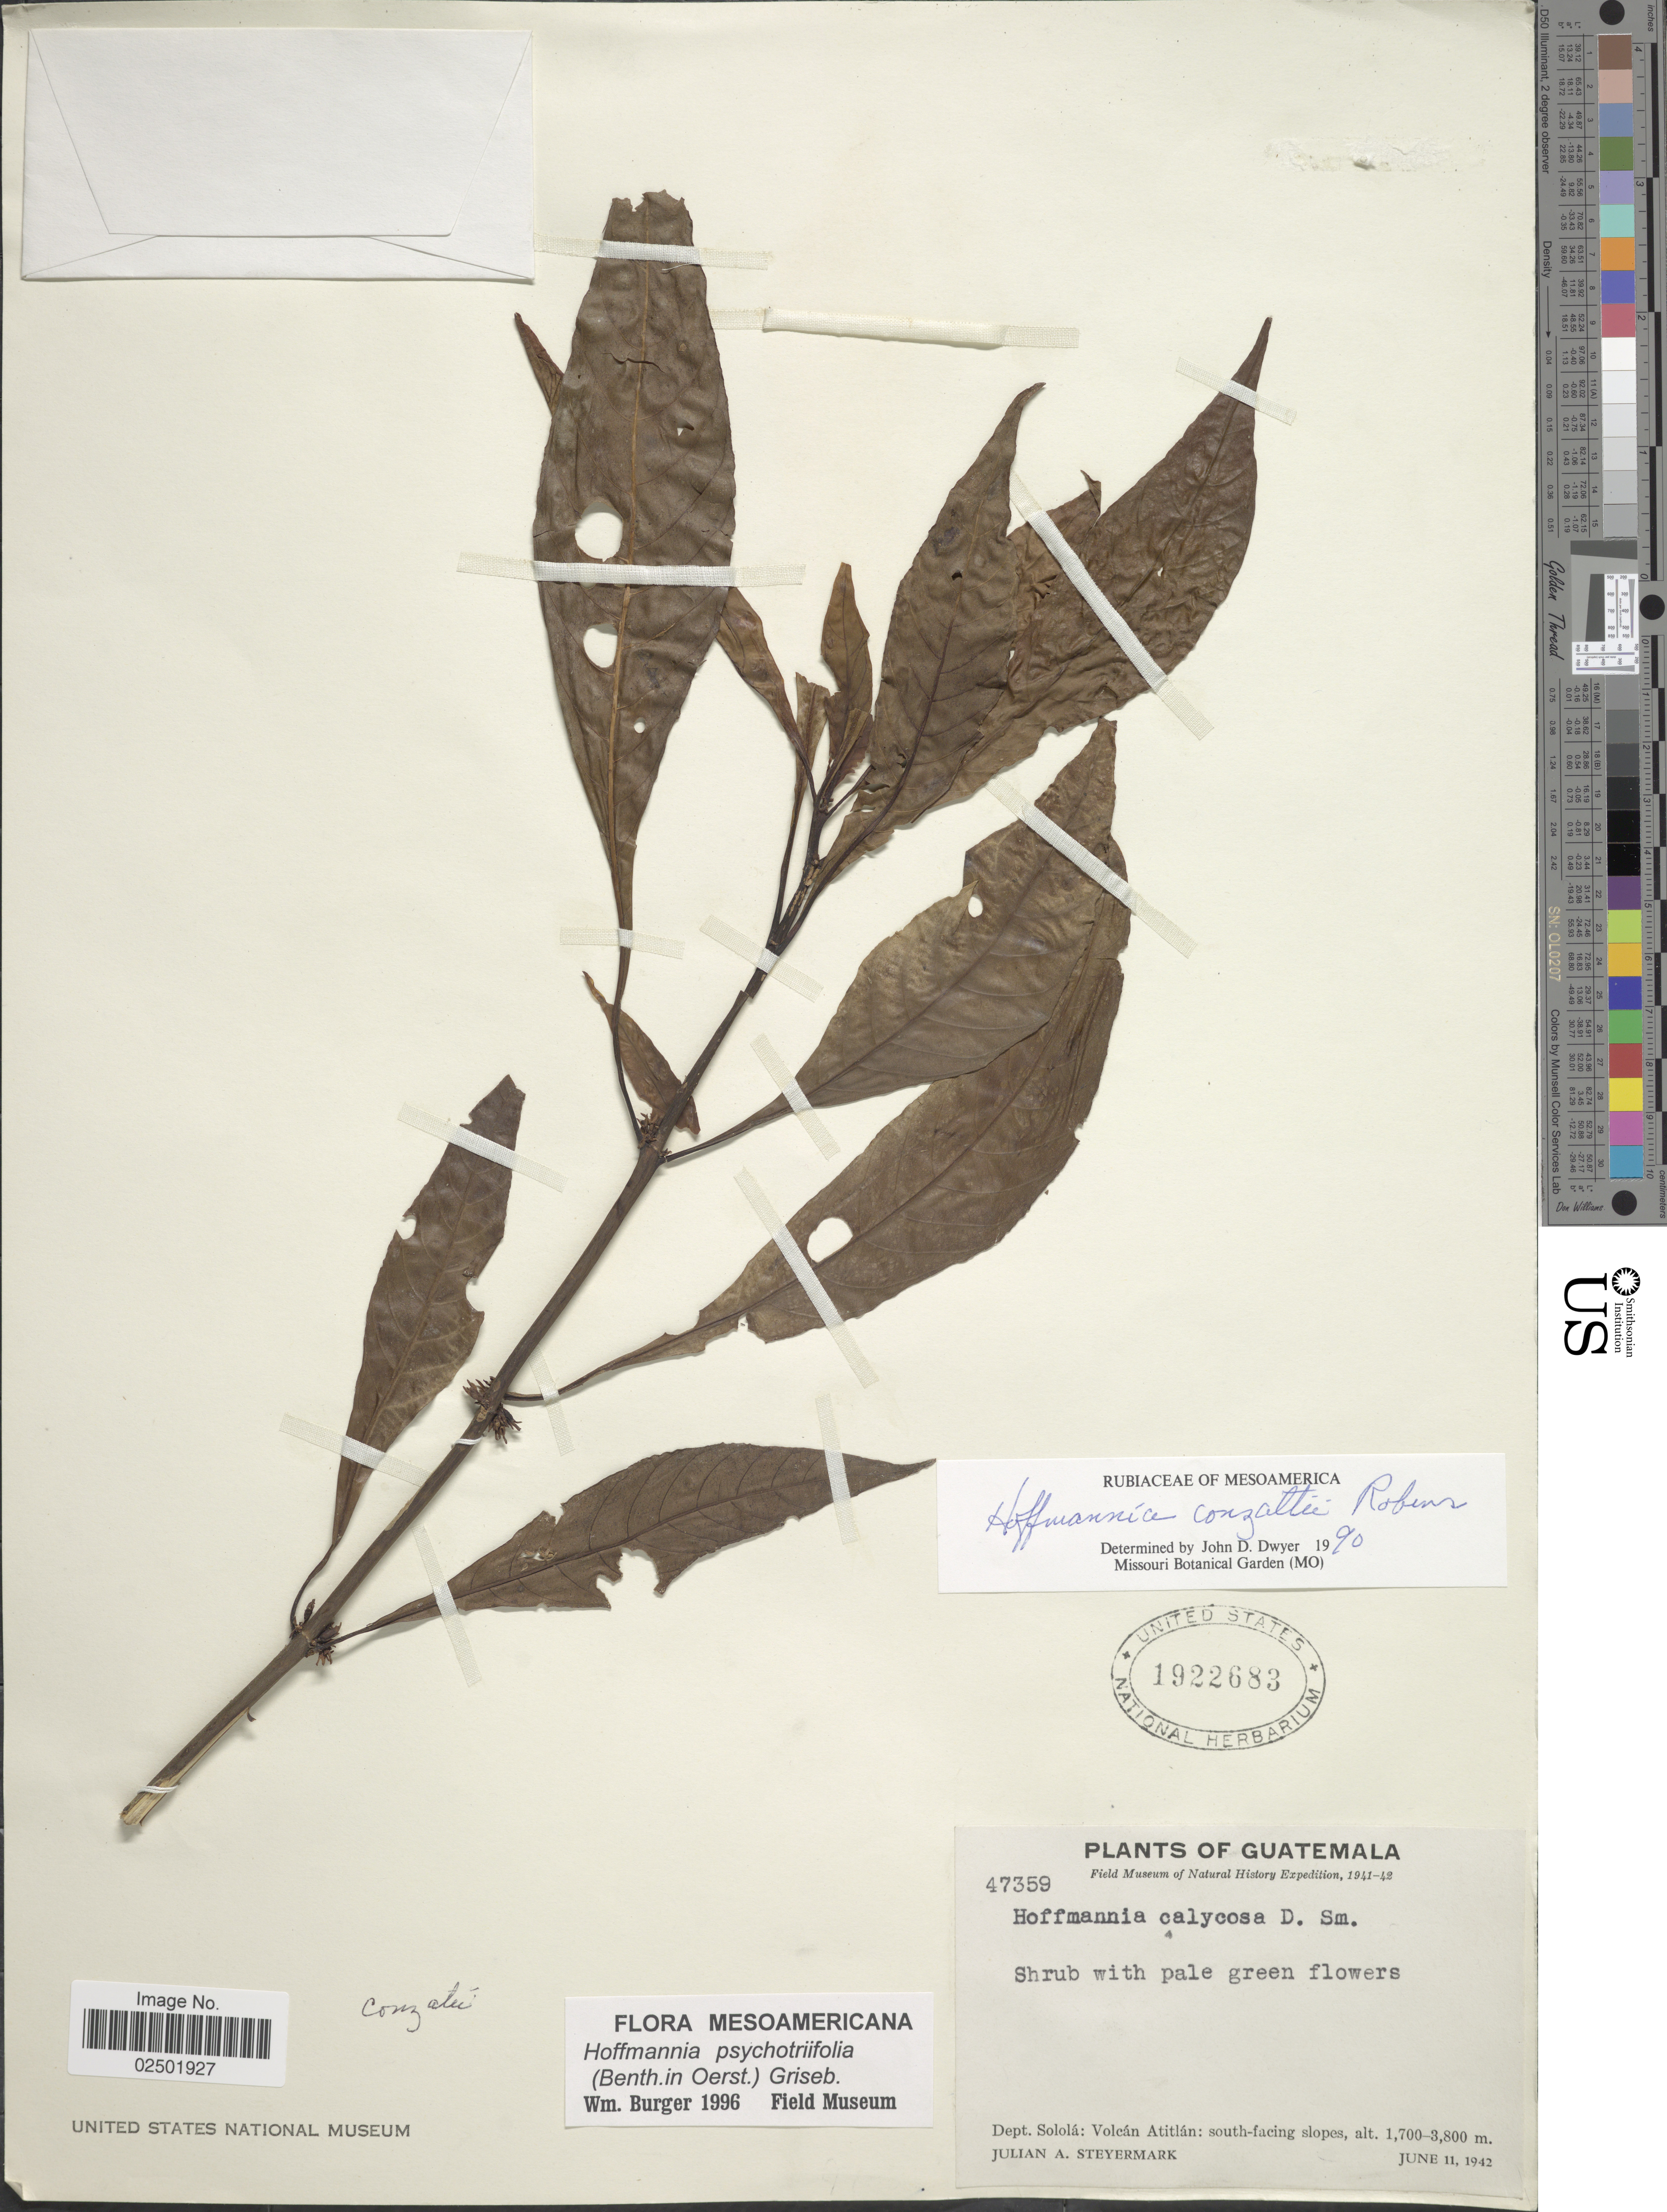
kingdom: Plantae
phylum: Tracheophyta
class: Magnoliopsida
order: Gentianales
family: Rubiaceae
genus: Hoffmannia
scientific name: Hoffmannia psychotriifolia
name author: (Benth.) Griseb.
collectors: J. Steyermark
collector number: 47359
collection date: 1942-06-11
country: Guatemala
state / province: Sololá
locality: Volcán Atitlán: south-facing slopes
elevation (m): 1700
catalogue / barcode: US 1922683